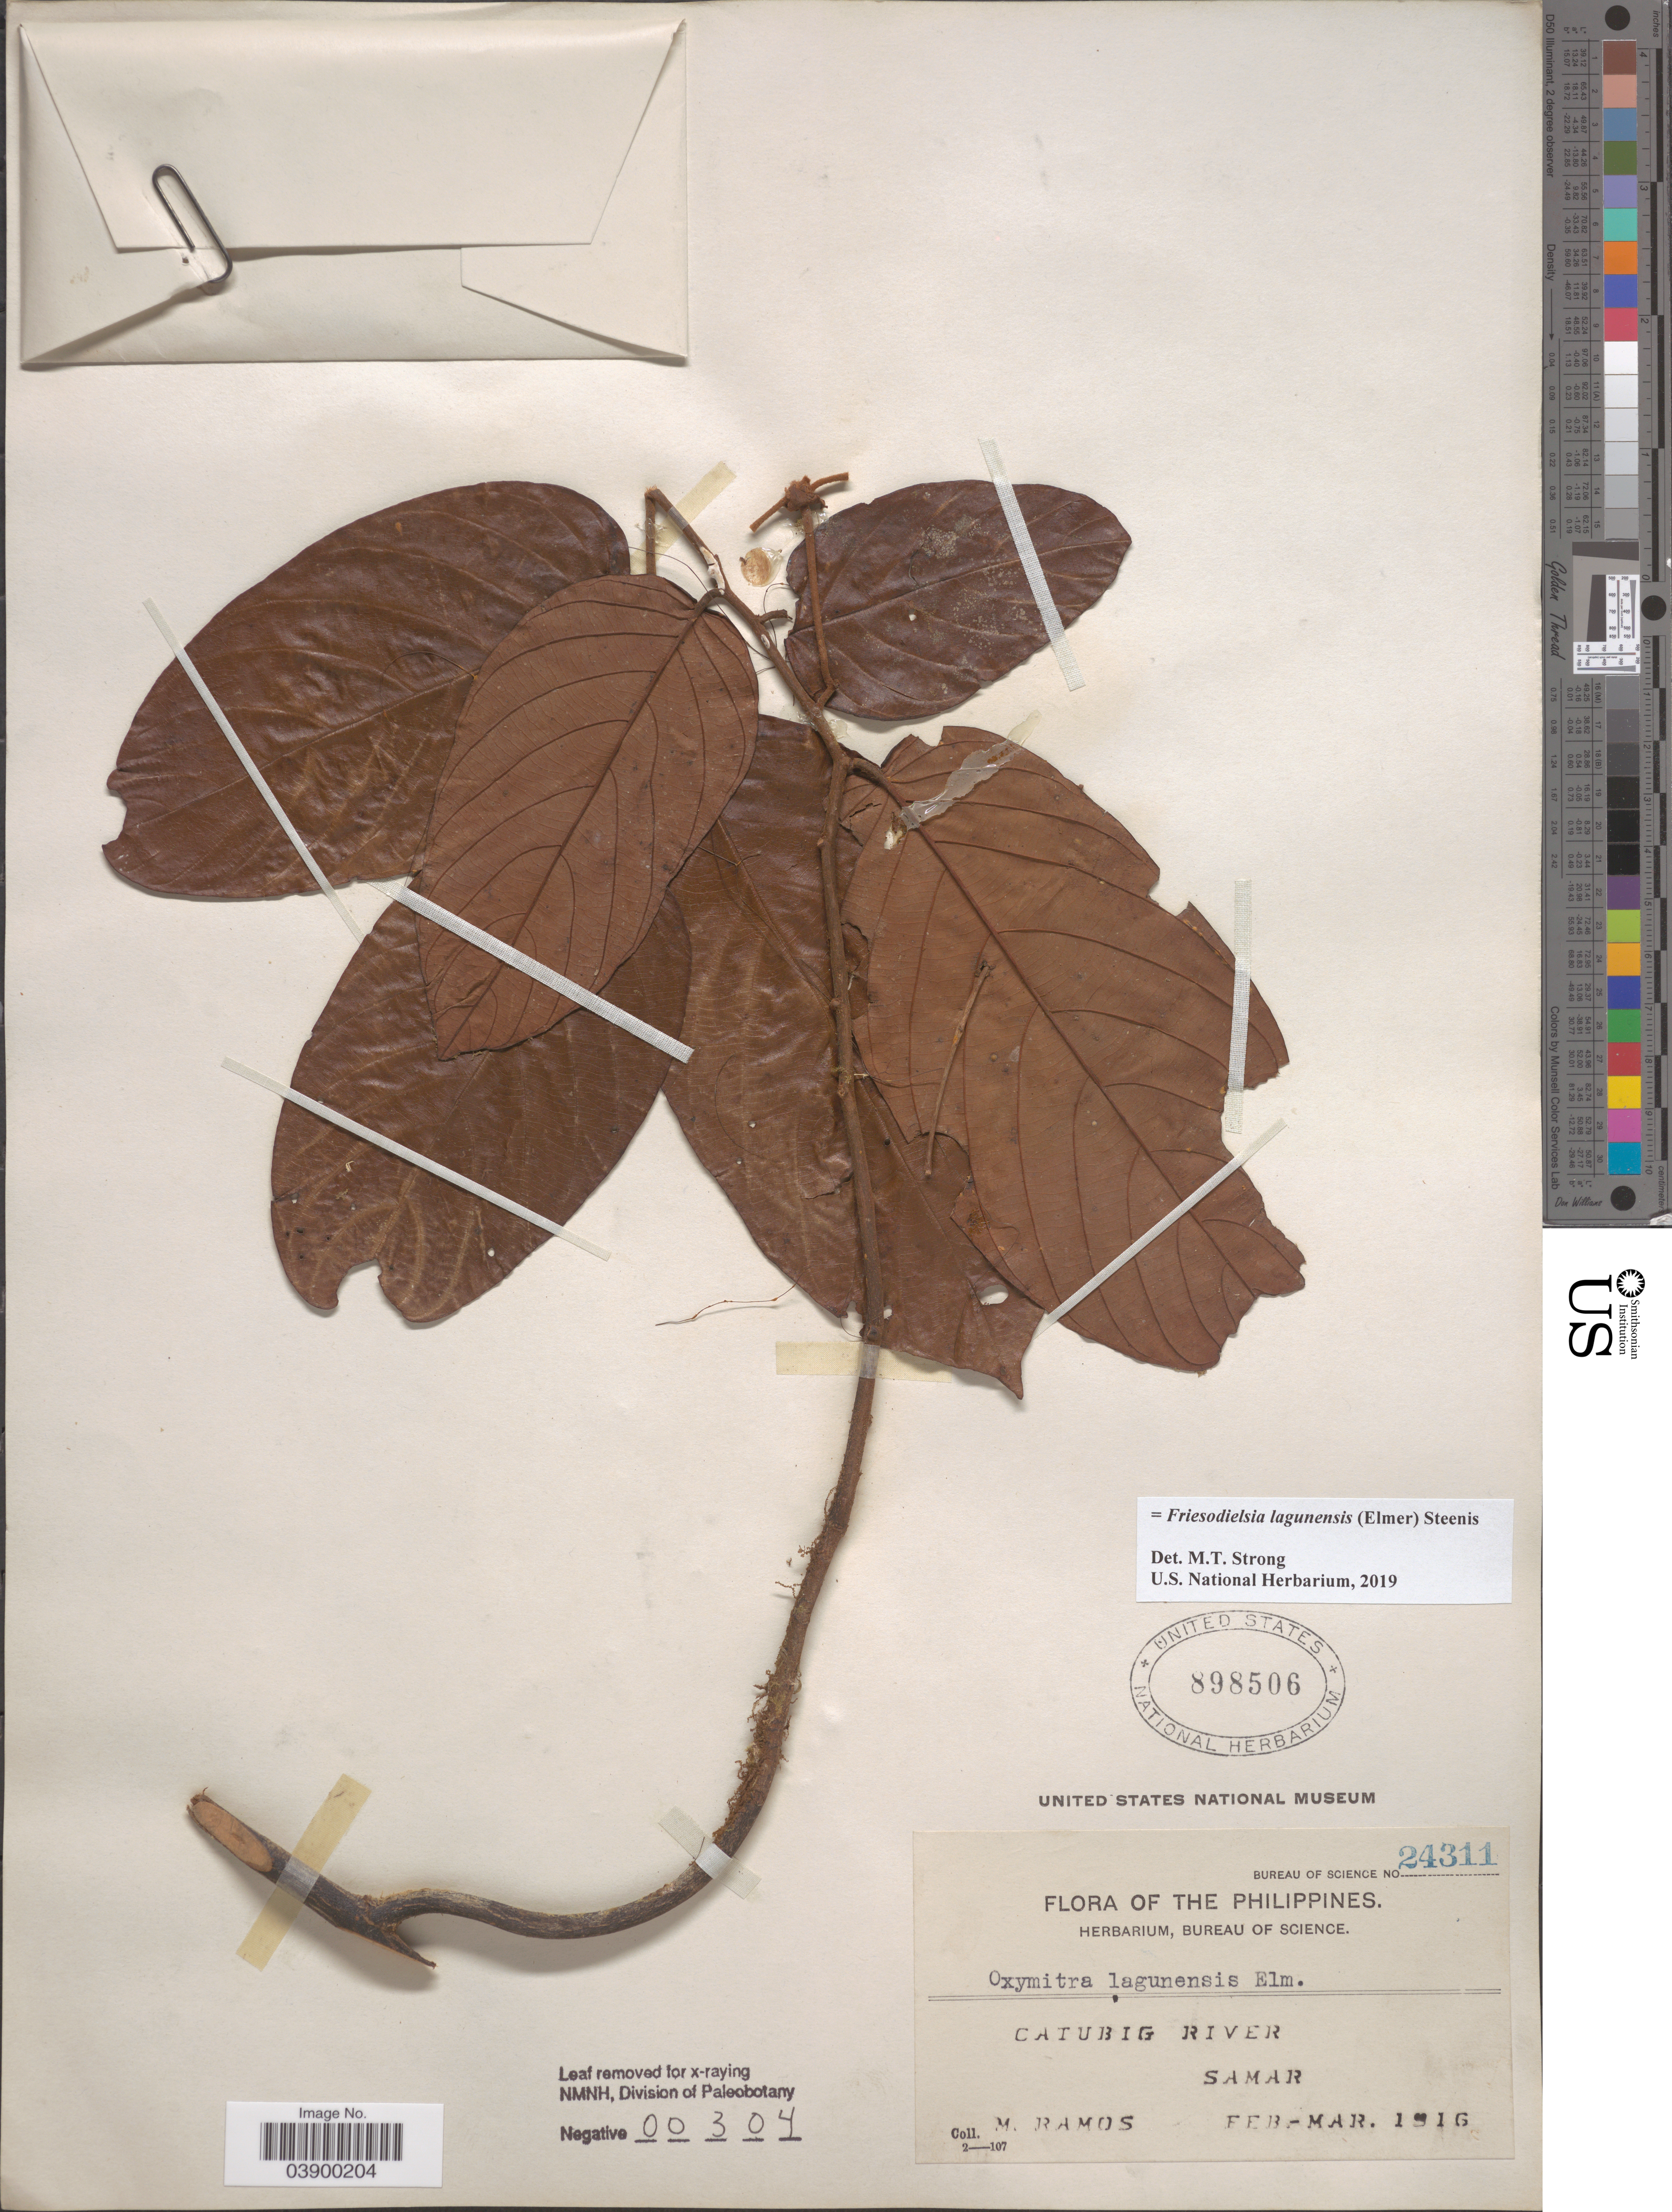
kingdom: Plantae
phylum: Tracheophyta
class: Magnoliopsida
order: Magnoliales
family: Annonaceae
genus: Friesodielsia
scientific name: Friesodielsia lagunensis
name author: (Elmer) Steenis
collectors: M. Ramos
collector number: Bureau of Science 24311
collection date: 1916-02/1916-03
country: Philippines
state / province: Eastern Visayas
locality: Catubig River. Samar.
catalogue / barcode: US 898506